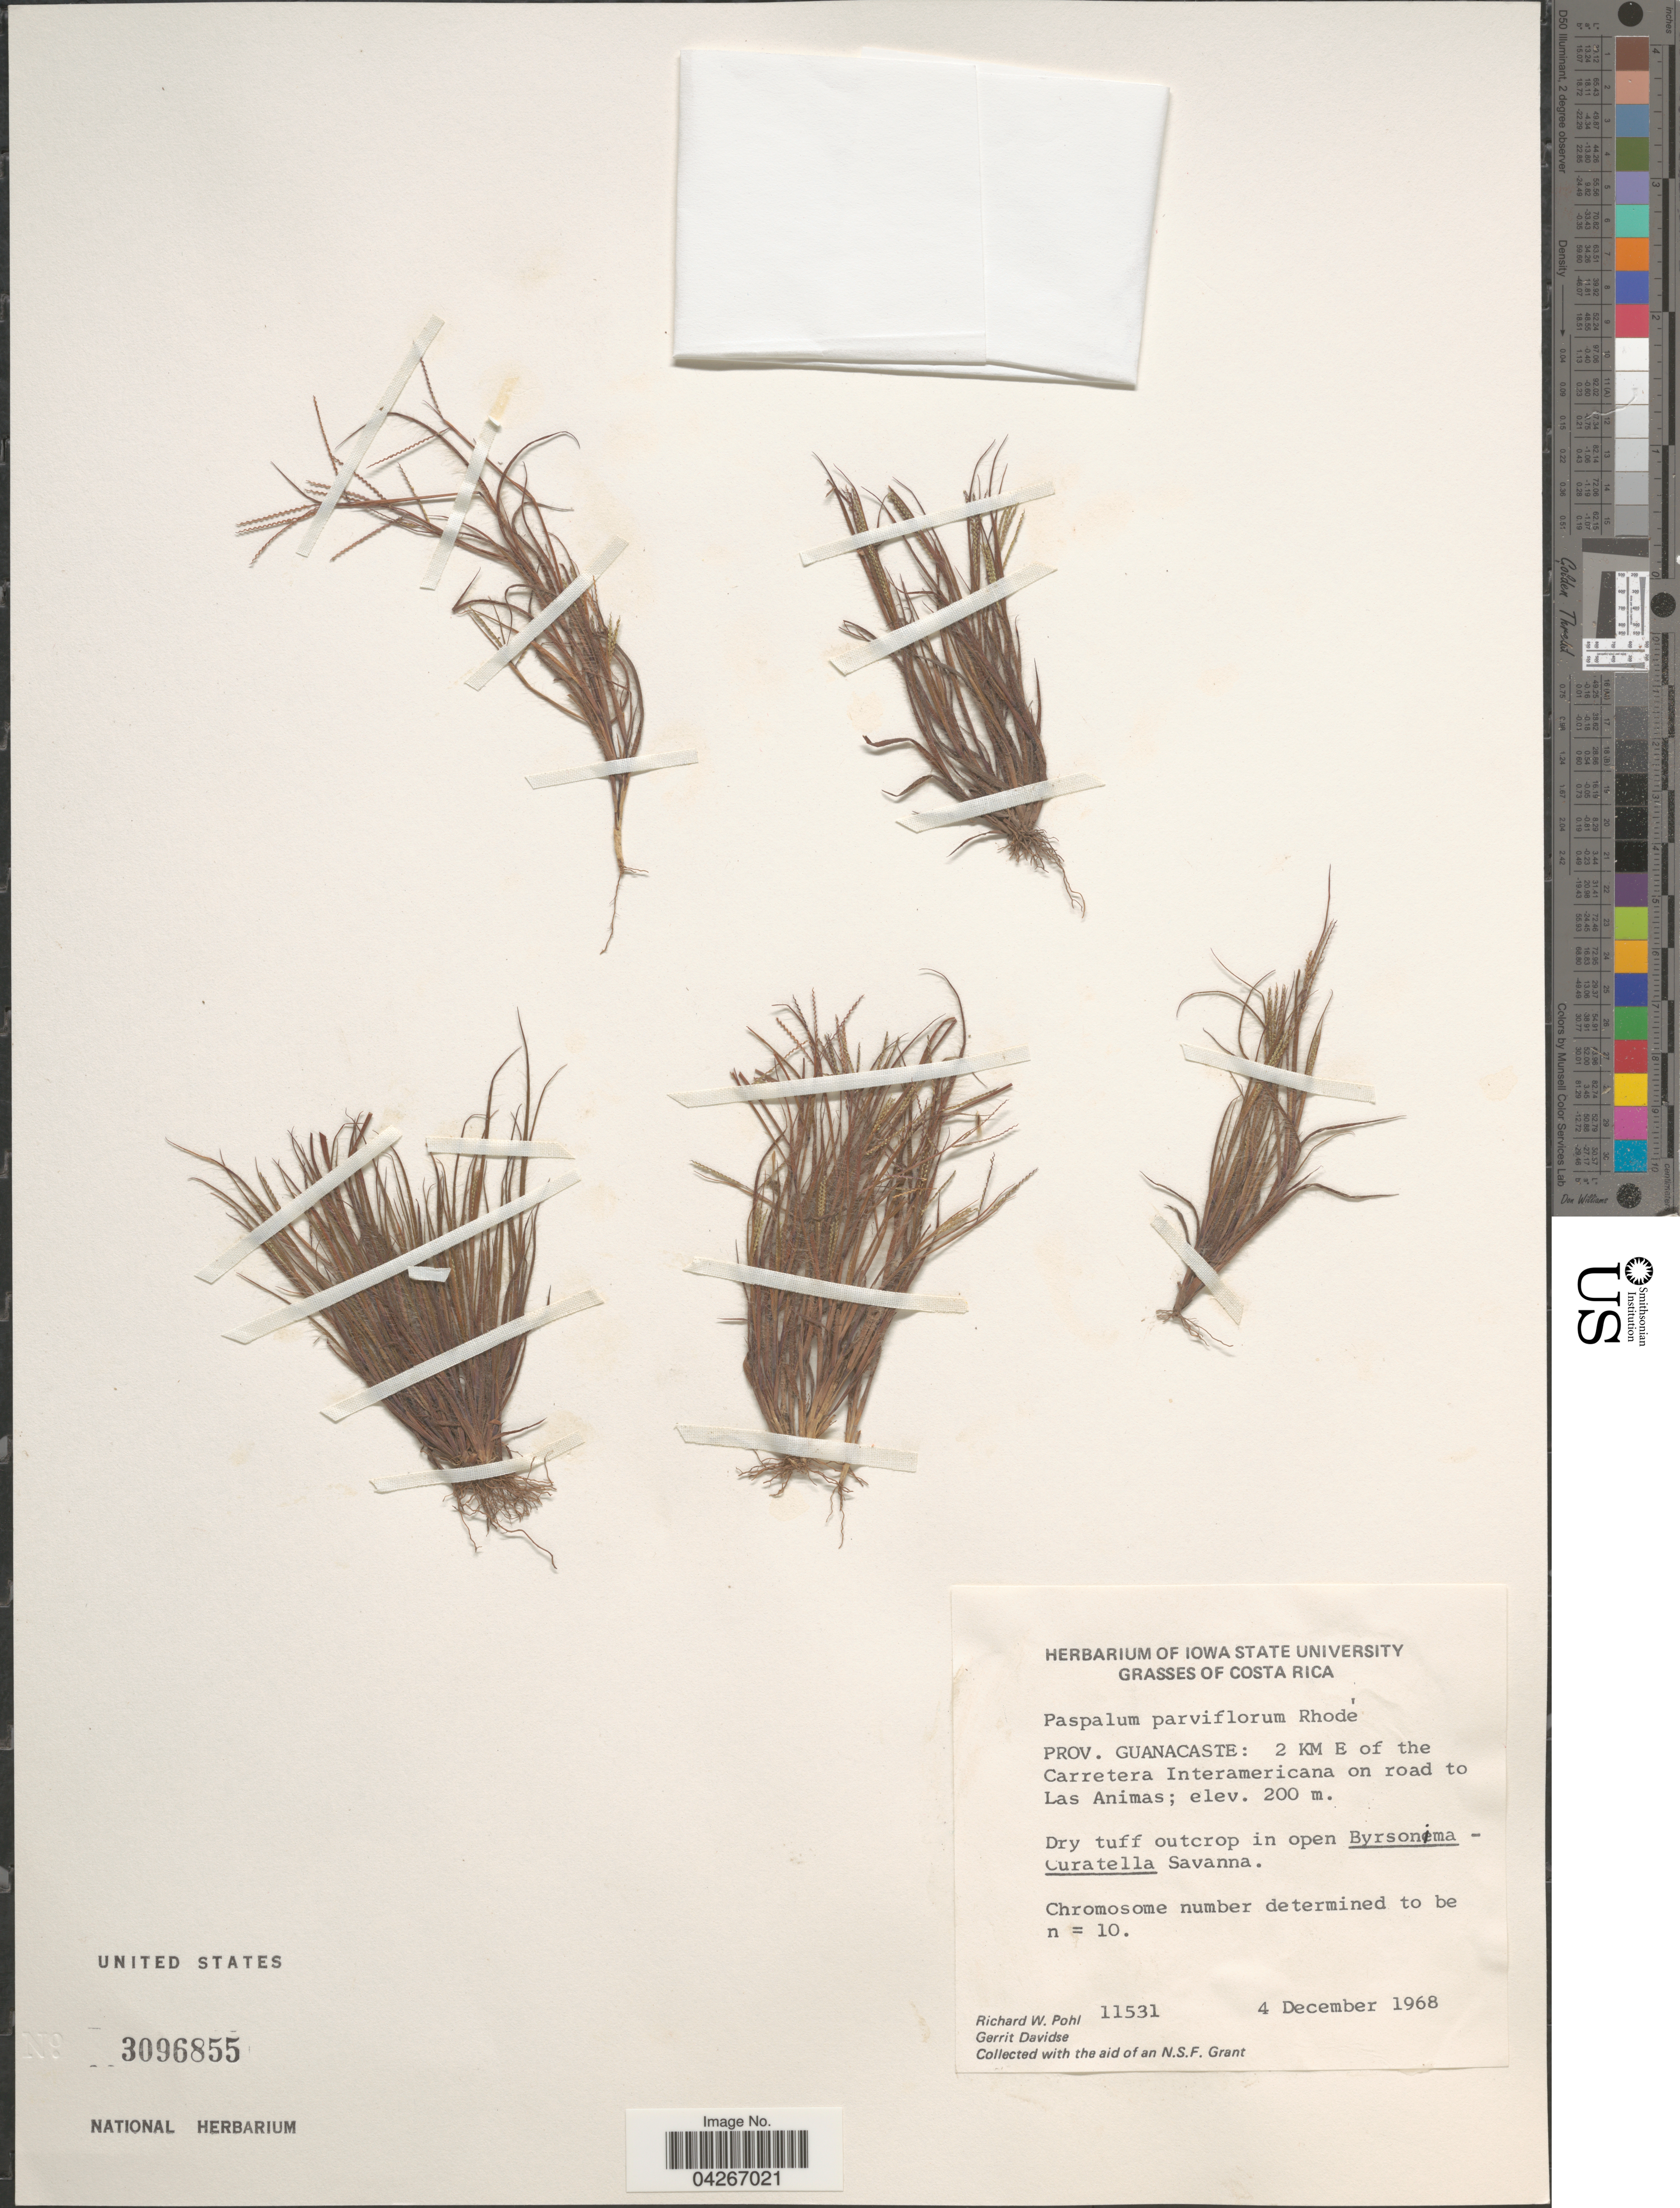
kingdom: Plantae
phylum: Tracheophyta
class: Liliopsida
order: Poales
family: Poaceae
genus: Paspalum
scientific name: Paspalum parviflorum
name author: Rohde ex Flüggé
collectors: R. W. Pohl & G. Davidse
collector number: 11531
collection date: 1968-12-04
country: Costa Rica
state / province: Guanacaste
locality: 2 Km E of the Carretera Interamericana on road to Las Animas.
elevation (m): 200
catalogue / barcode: US 3096855